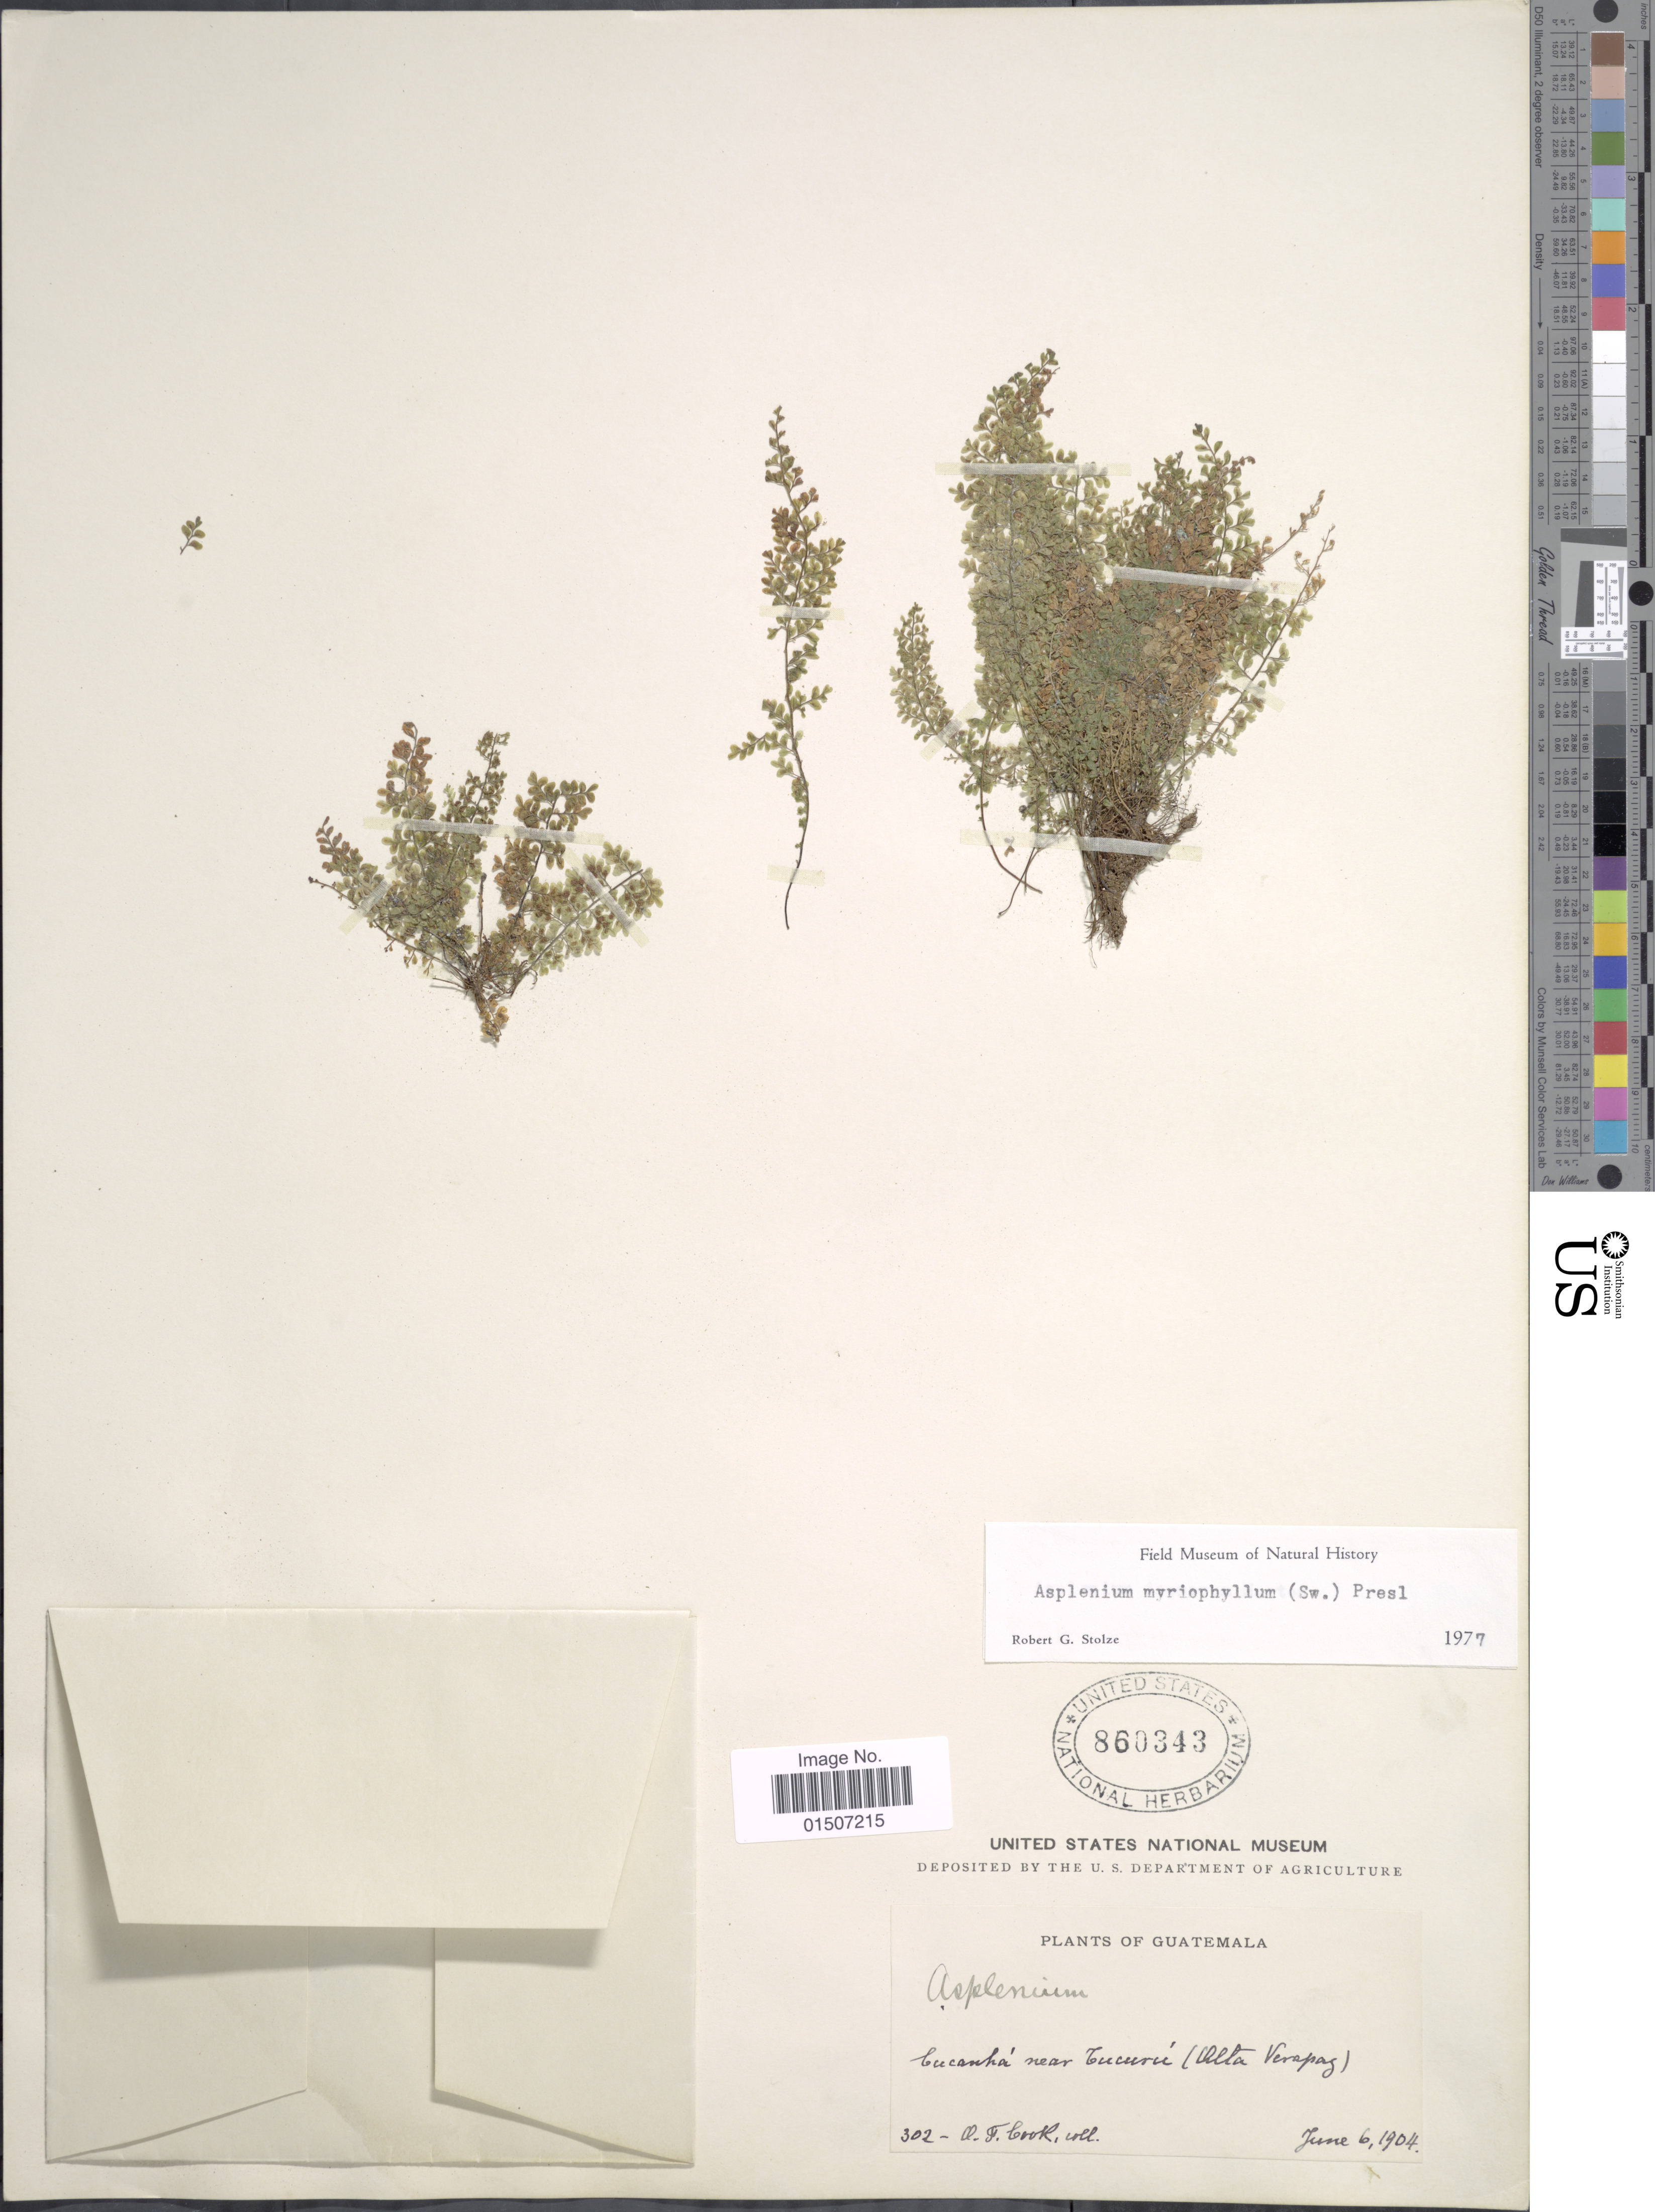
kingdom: Plantae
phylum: Tracheophyta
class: Polypodiopsida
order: Polypodiales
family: Aspleniaceae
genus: Asplenium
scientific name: Asplenium myriophyllum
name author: (Sw.) C. Presl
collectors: O. F. Cook & R. F. Griggs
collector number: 302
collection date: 1904-06-06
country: Guatemala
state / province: Alta Verapaz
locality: Cucanhá near Cucurú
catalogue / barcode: US 860343